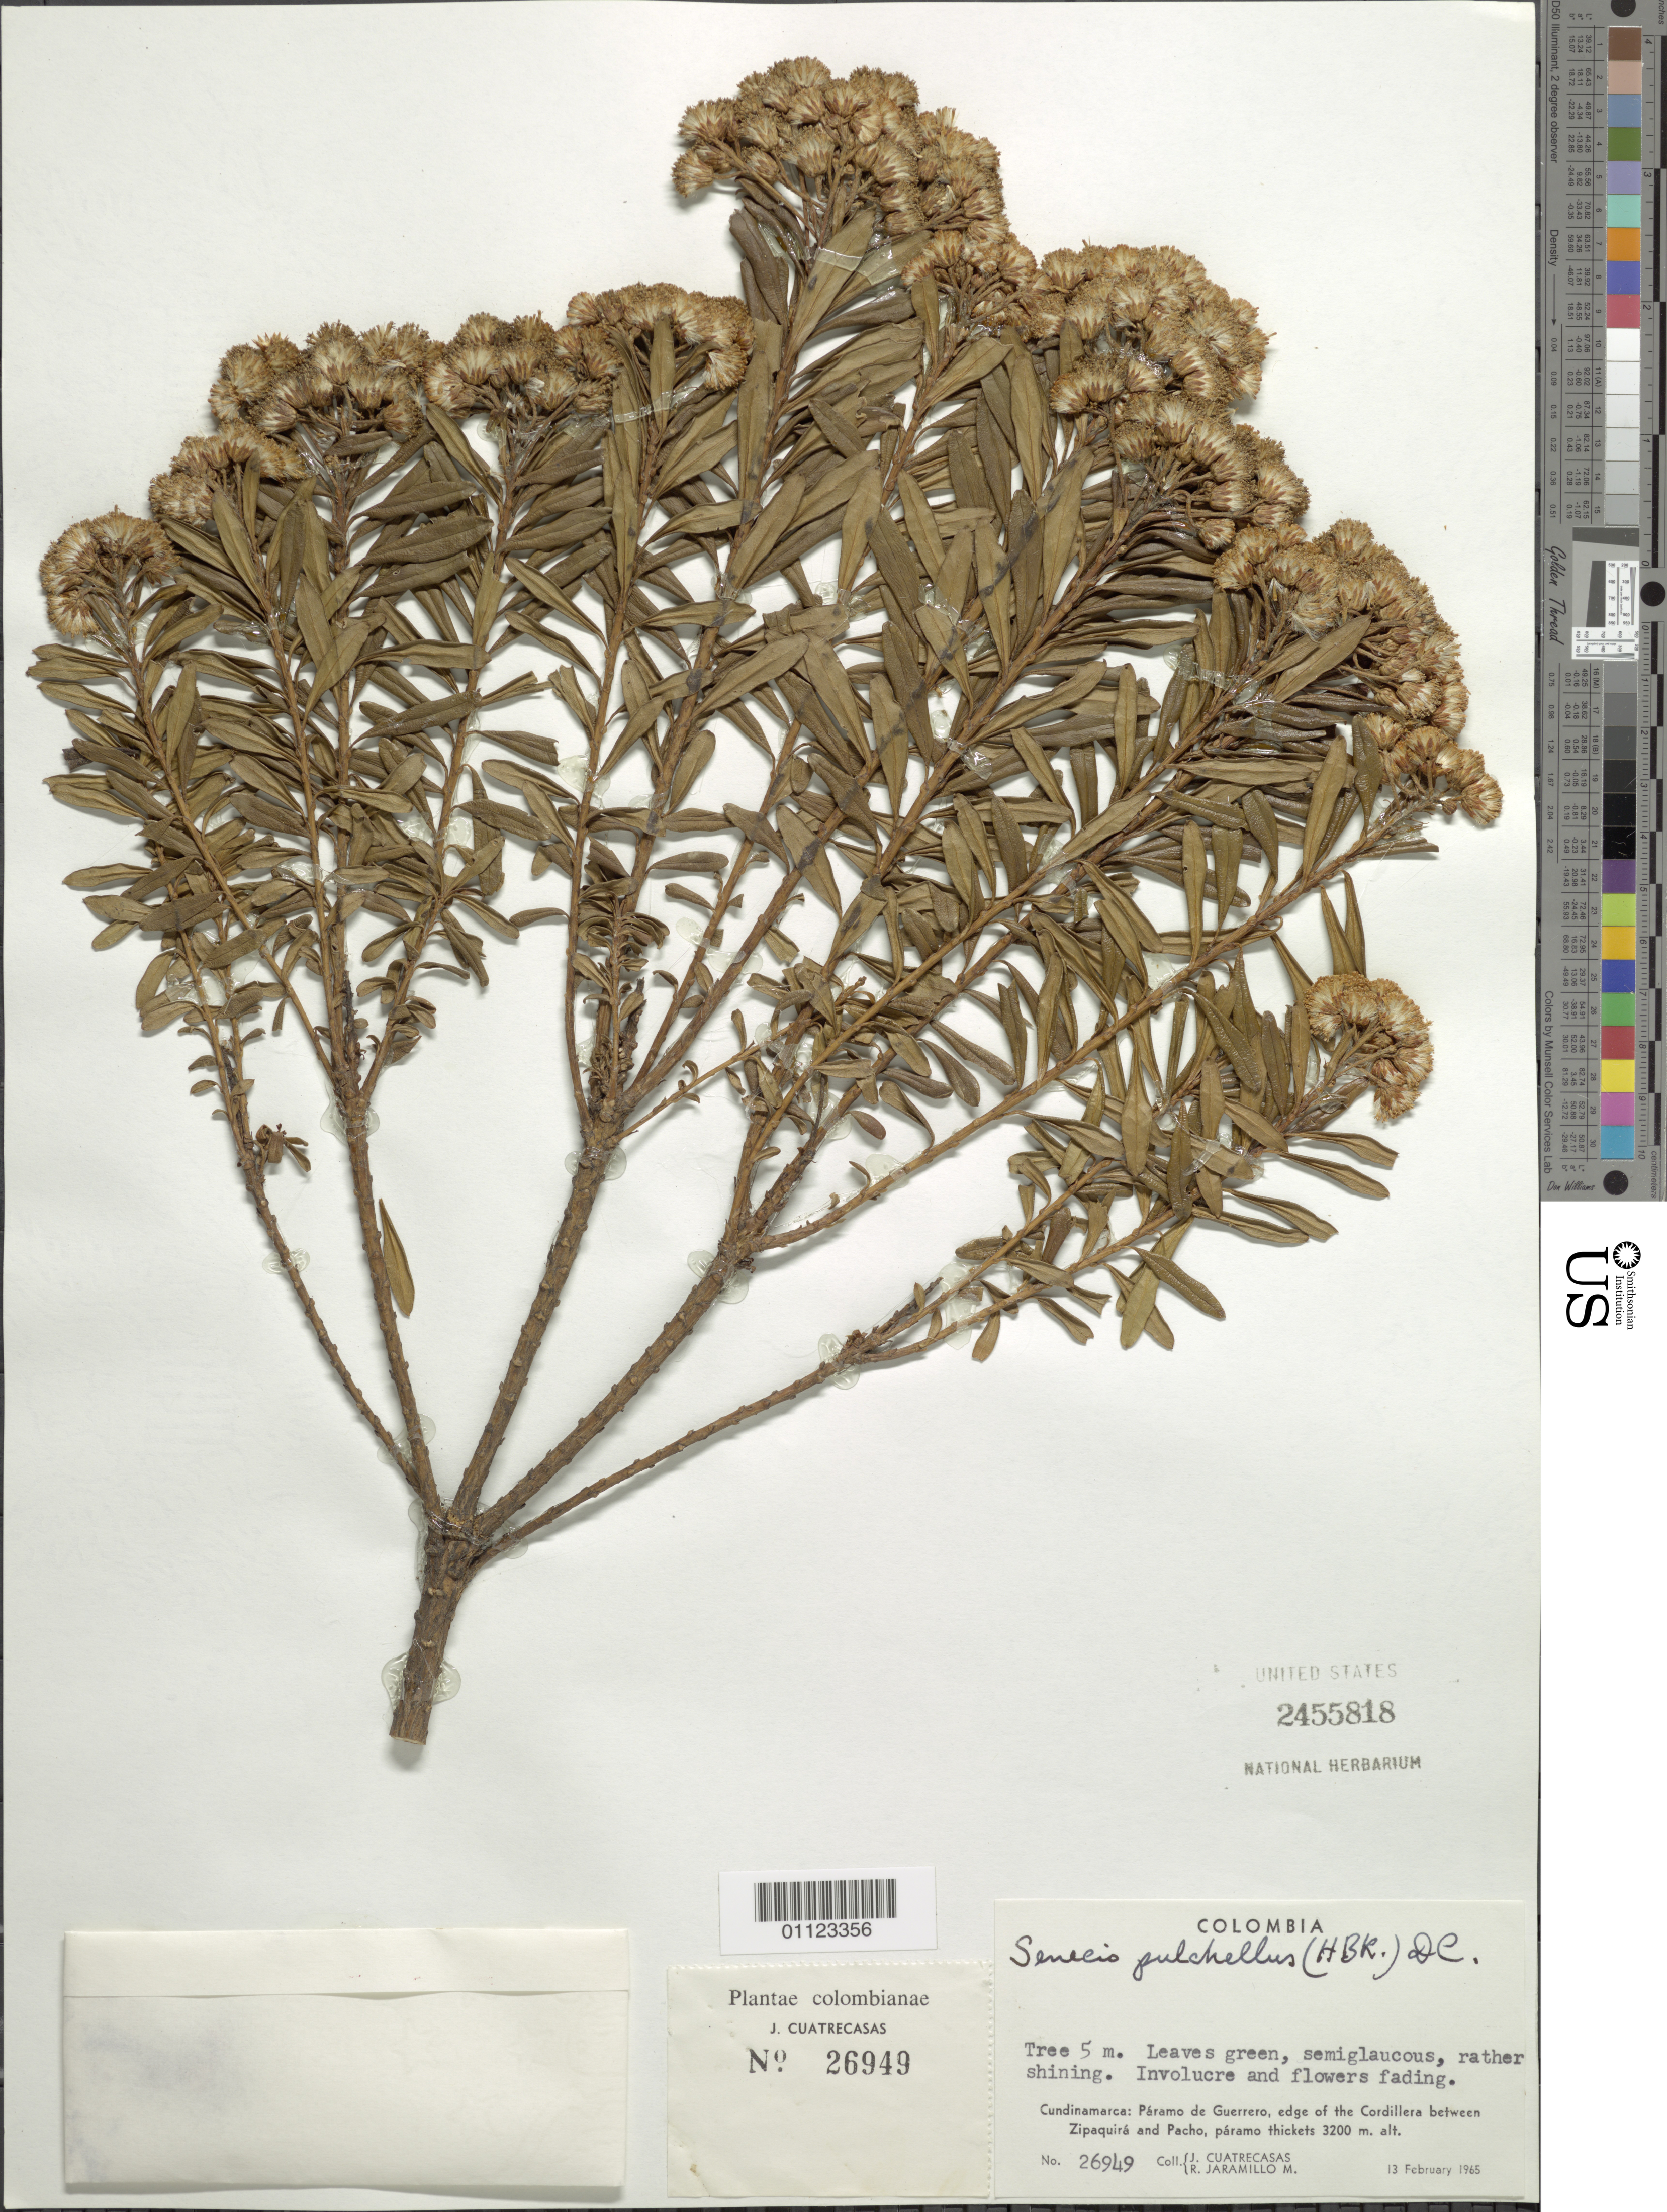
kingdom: Plantae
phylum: Tracheophyta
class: Magnoliopsida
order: Asterales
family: Asteraceae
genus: Pentacalia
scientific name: Pentacalia pulchella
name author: (Kunth) Cuatrec.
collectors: J. Cuatrecasas & R. Jaramillo M.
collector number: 26949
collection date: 1965-02-13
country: Colombia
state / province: Cundinamarca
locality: Páramo de Guerrero, edge of the Cordillera between Zipaquirá and Pacho.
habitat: Paramo thickets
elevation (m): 3200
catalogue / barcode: US 2455818